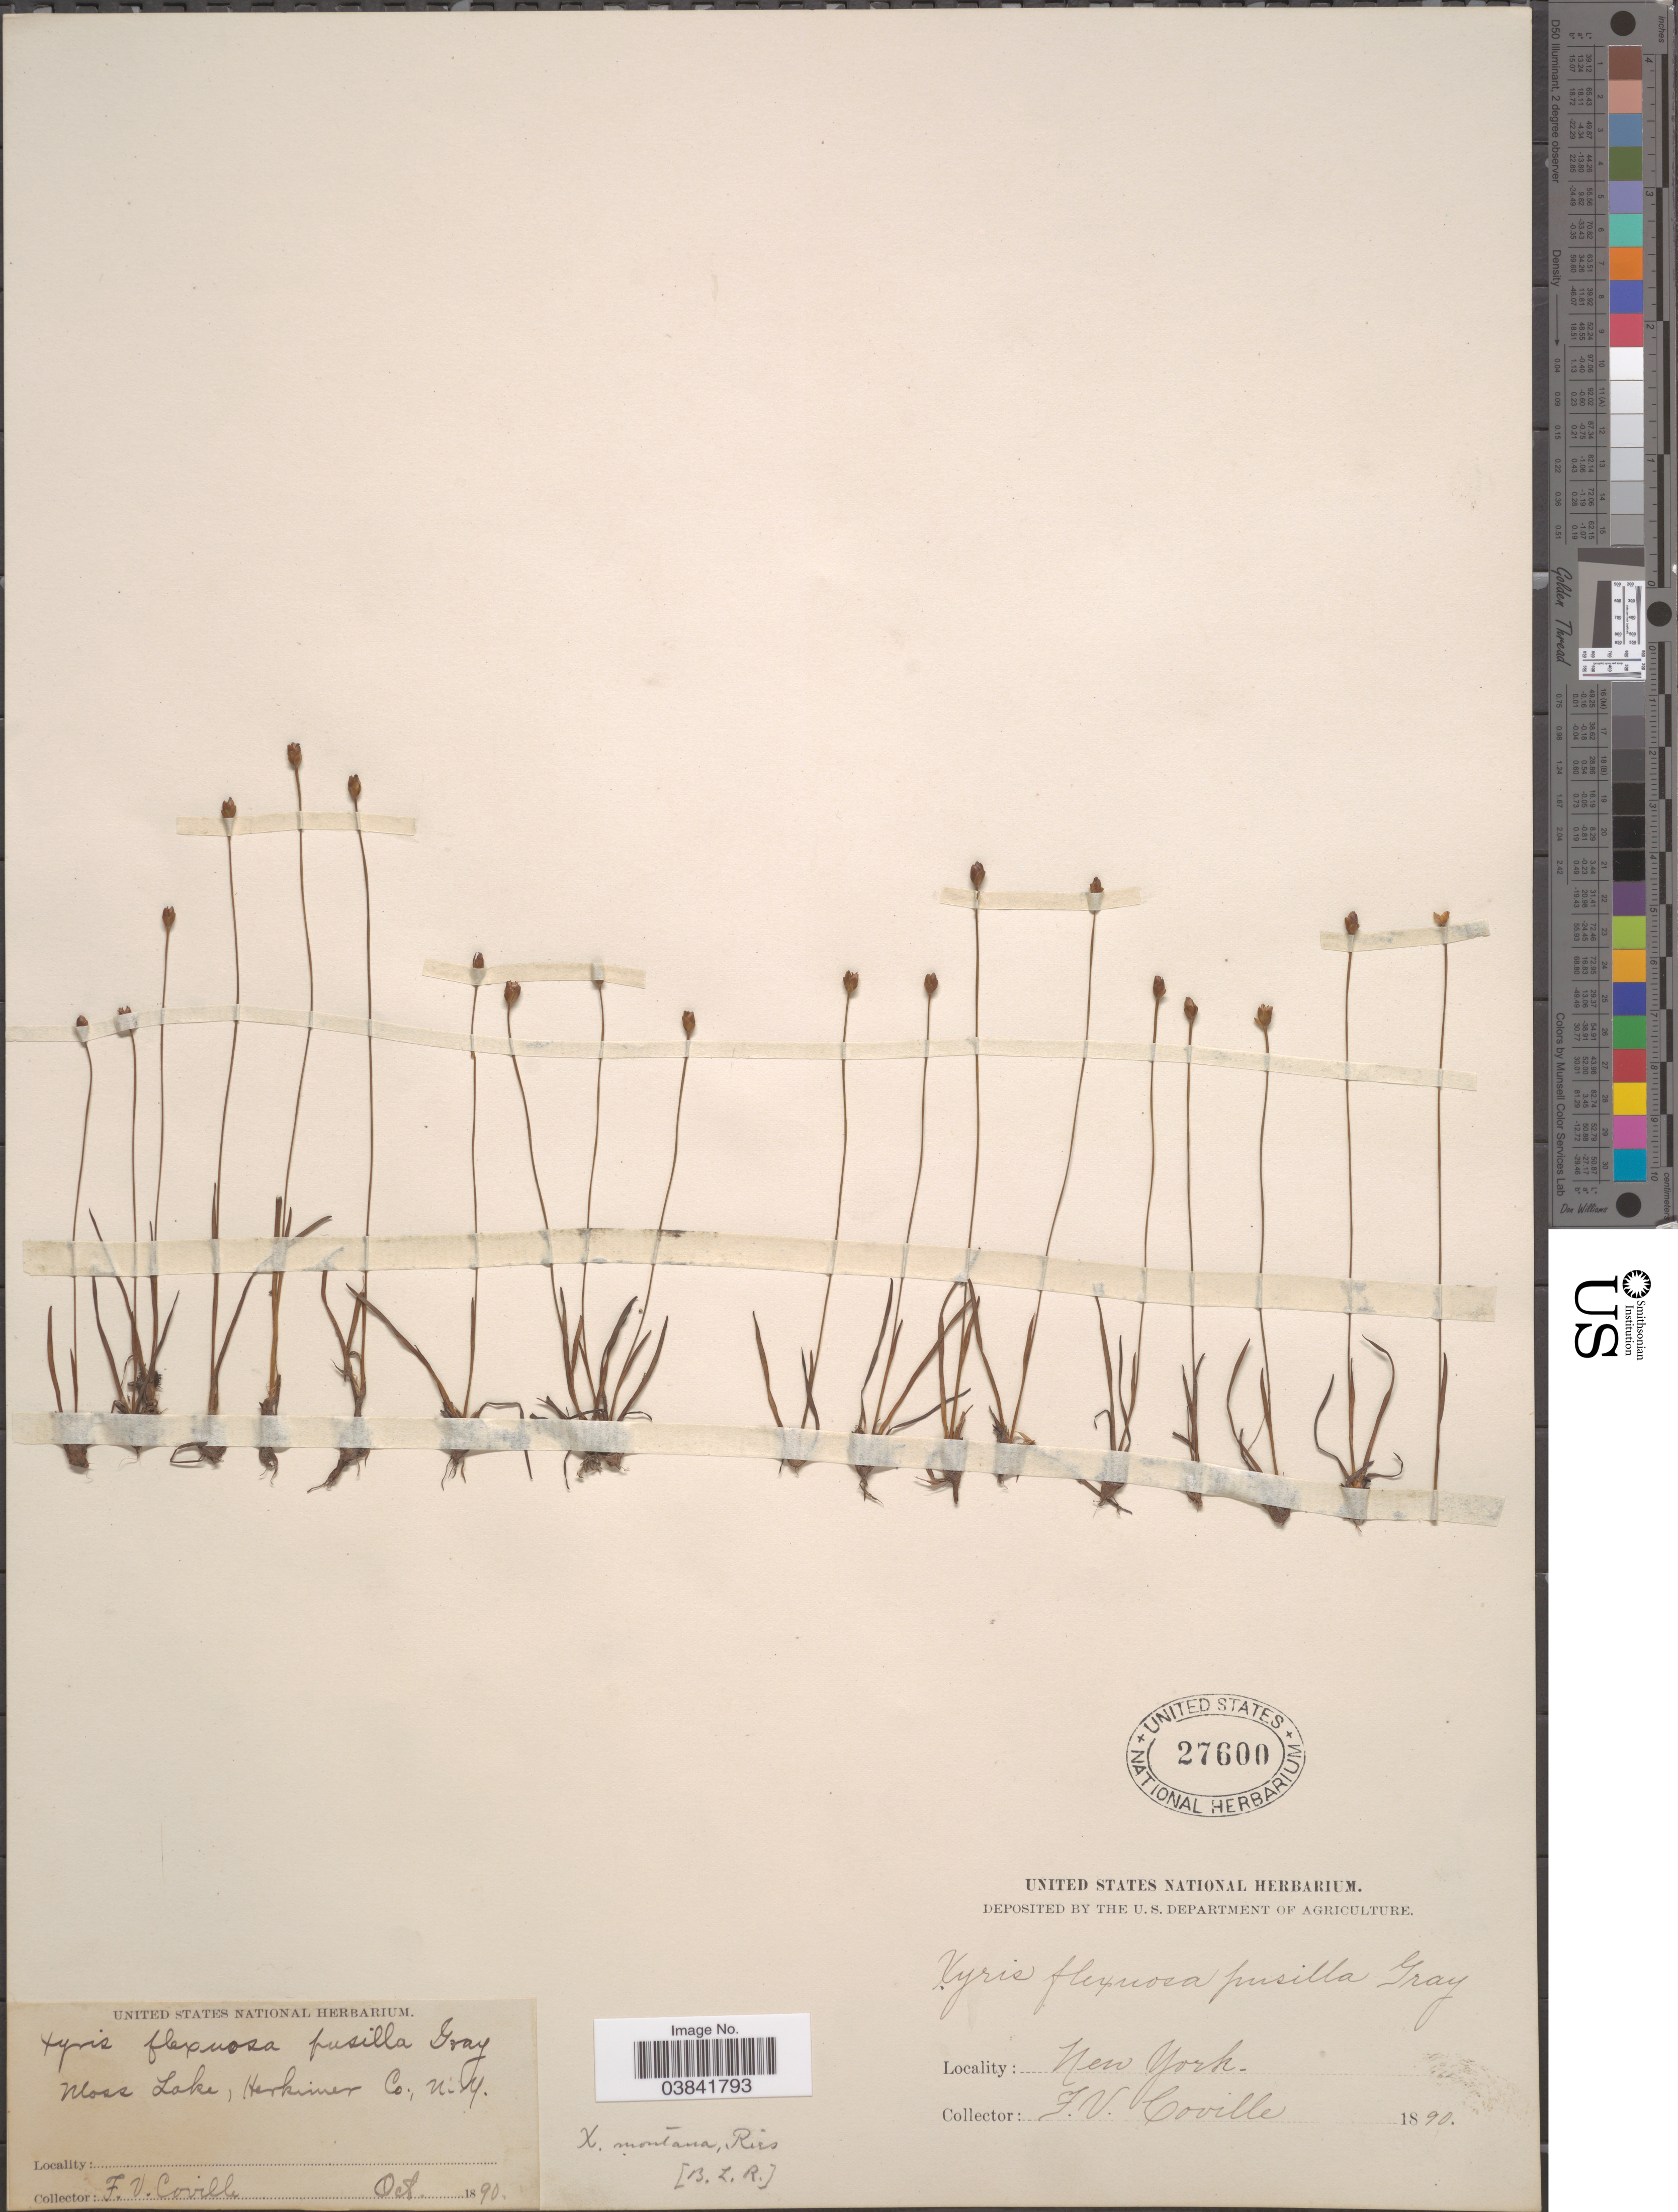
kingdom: Plantae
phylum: Tracheophyta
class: Liliopsida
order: Poales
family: Xyridaceae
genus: Xyris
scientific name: Xyris montana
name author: Ries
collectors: F. V. Coville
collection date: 1890-10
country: United States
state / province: New York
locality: Moss Lake, Herkimer Co.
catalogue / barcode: US 27600